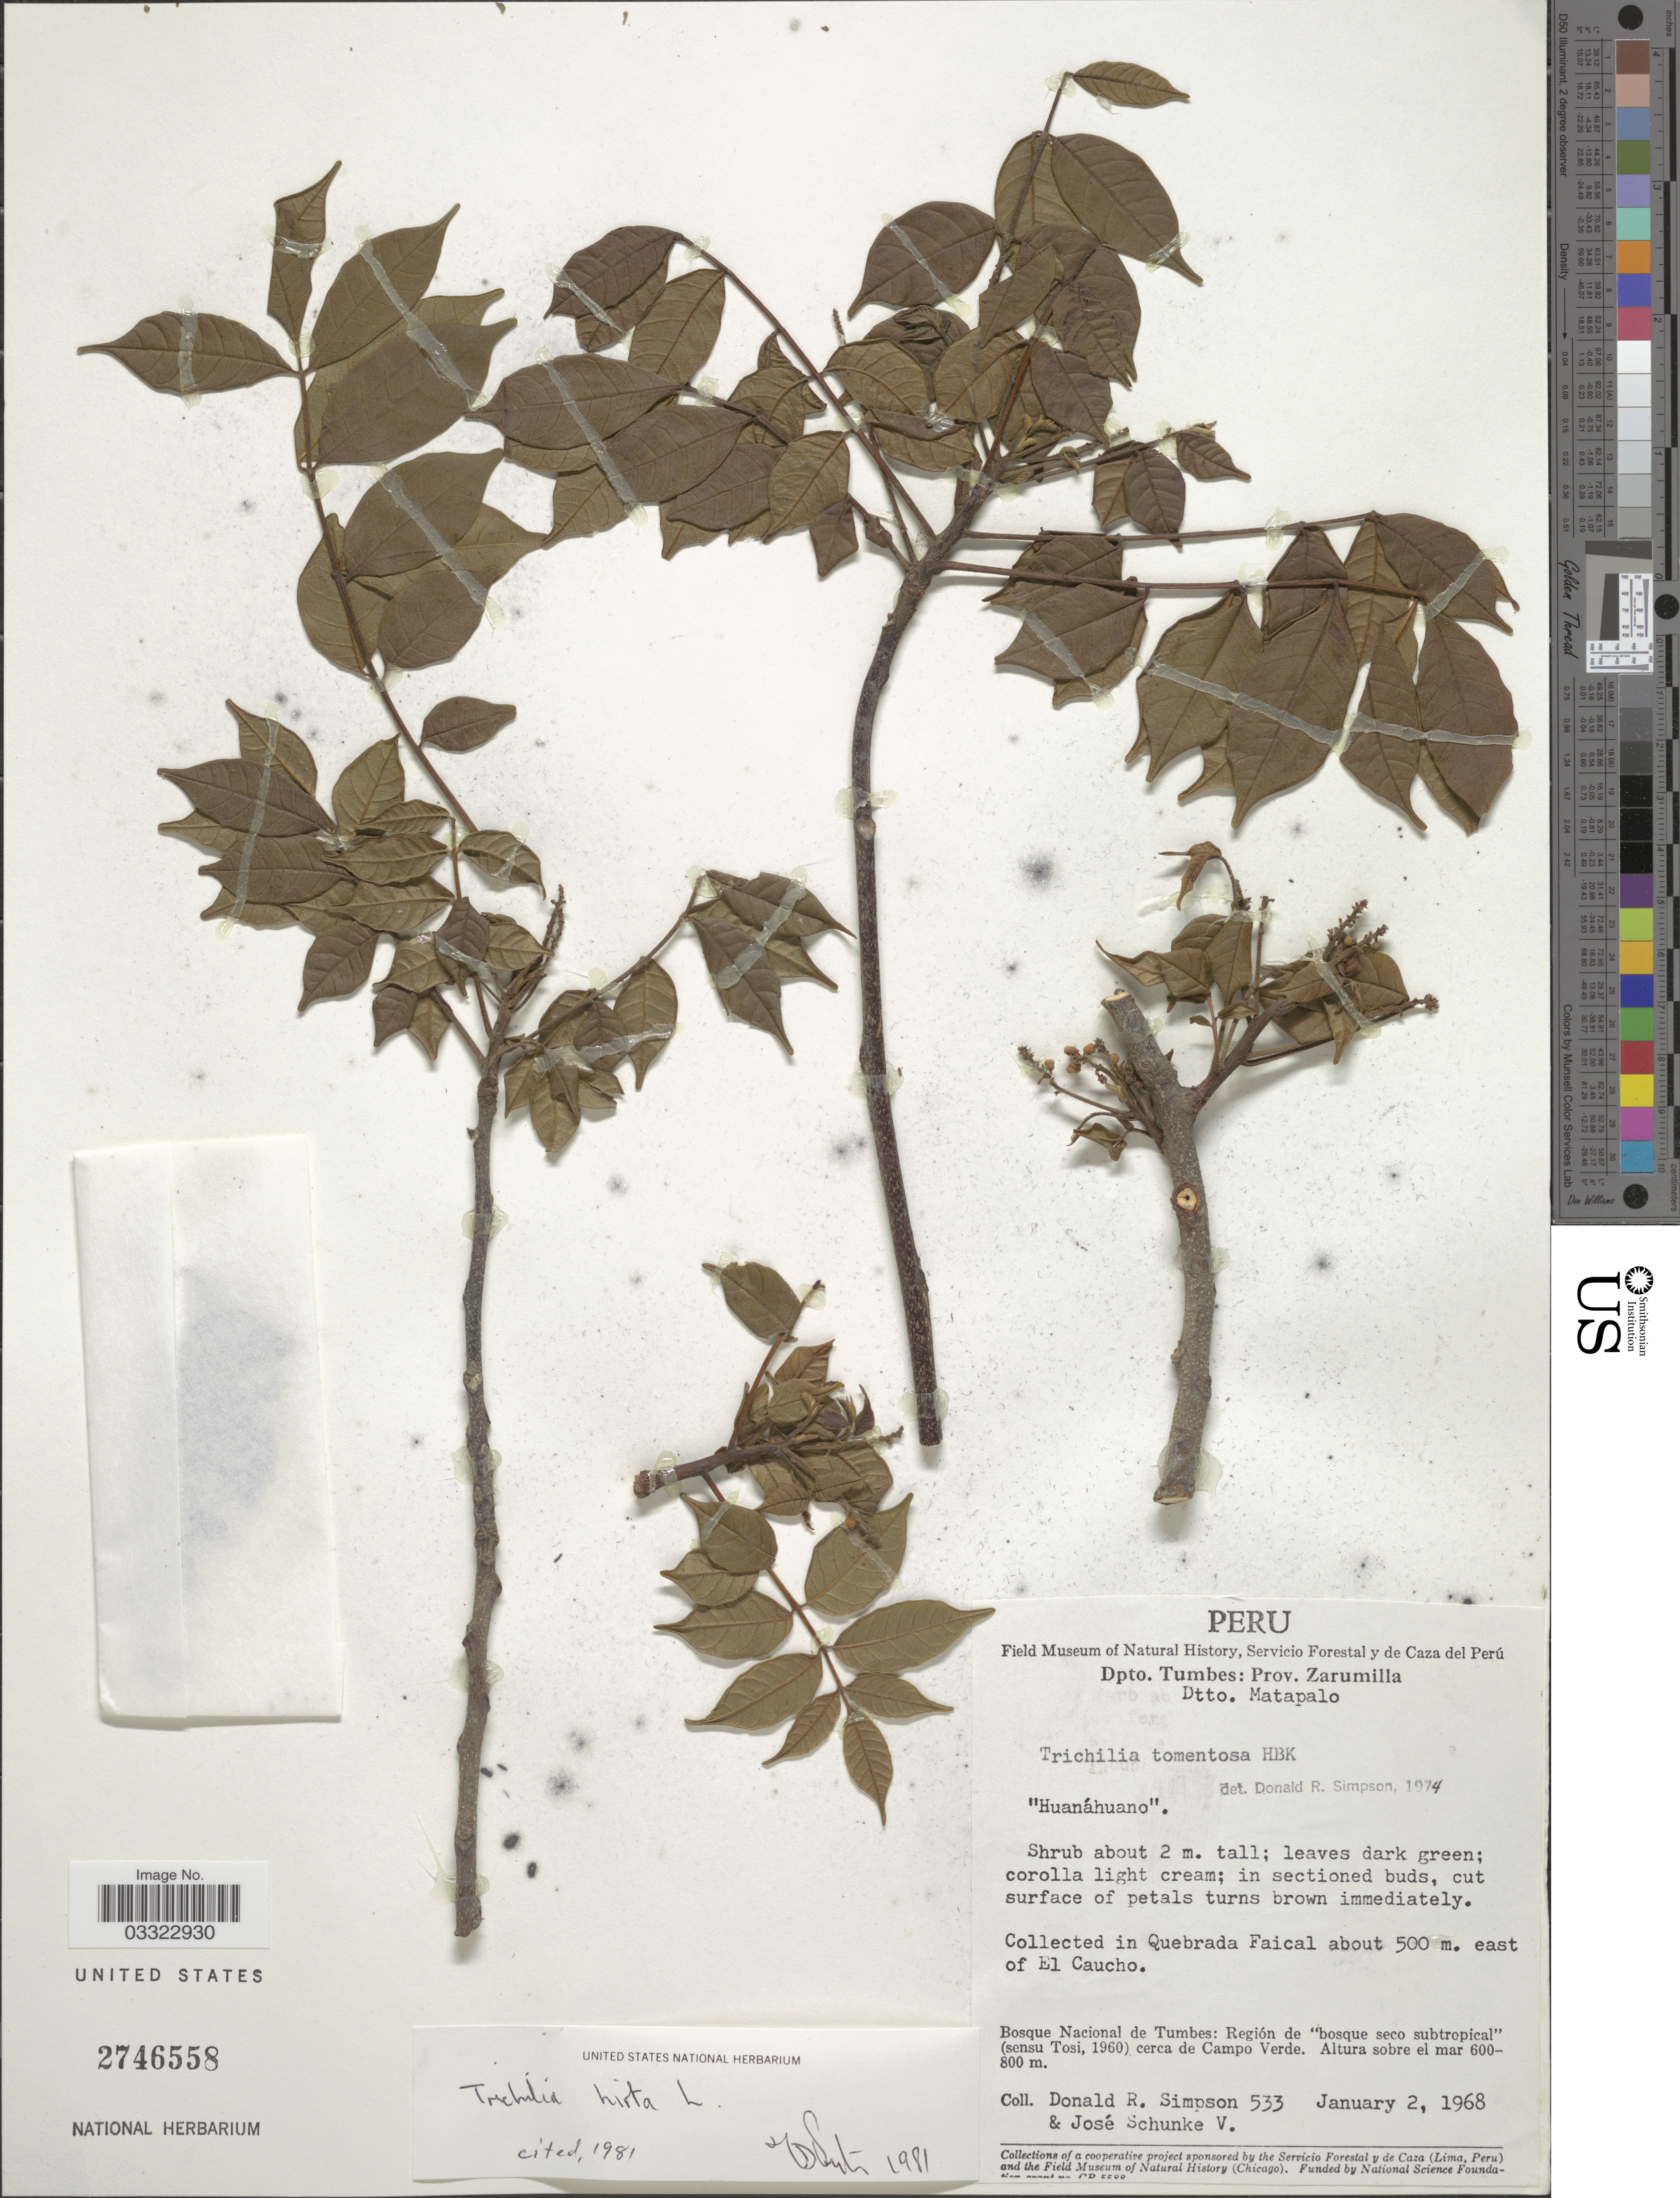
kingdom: Plantae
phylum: Tracheophyta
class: Magnoliopsida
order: Sapindales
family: Meliaceae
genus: Trichilia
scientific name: Trichilia hirta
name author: L.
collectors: D. R. Simpson & J. Schunke Vigo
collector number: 533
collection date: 1968-01-02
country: Peru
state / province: Tumbes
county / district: Zarumilla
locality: Dpto. Tumbes : Prov. Zarumilla, Dtto. Matapalo, in Quebrada Faical about 500 m. east of El Caucho. Bosque Nacional de Tumbes: Región de "bosque seco subtropical" (sensu Tosi, 1960) cerca de Campo Verde.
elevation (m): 600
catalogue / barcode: US 2746558